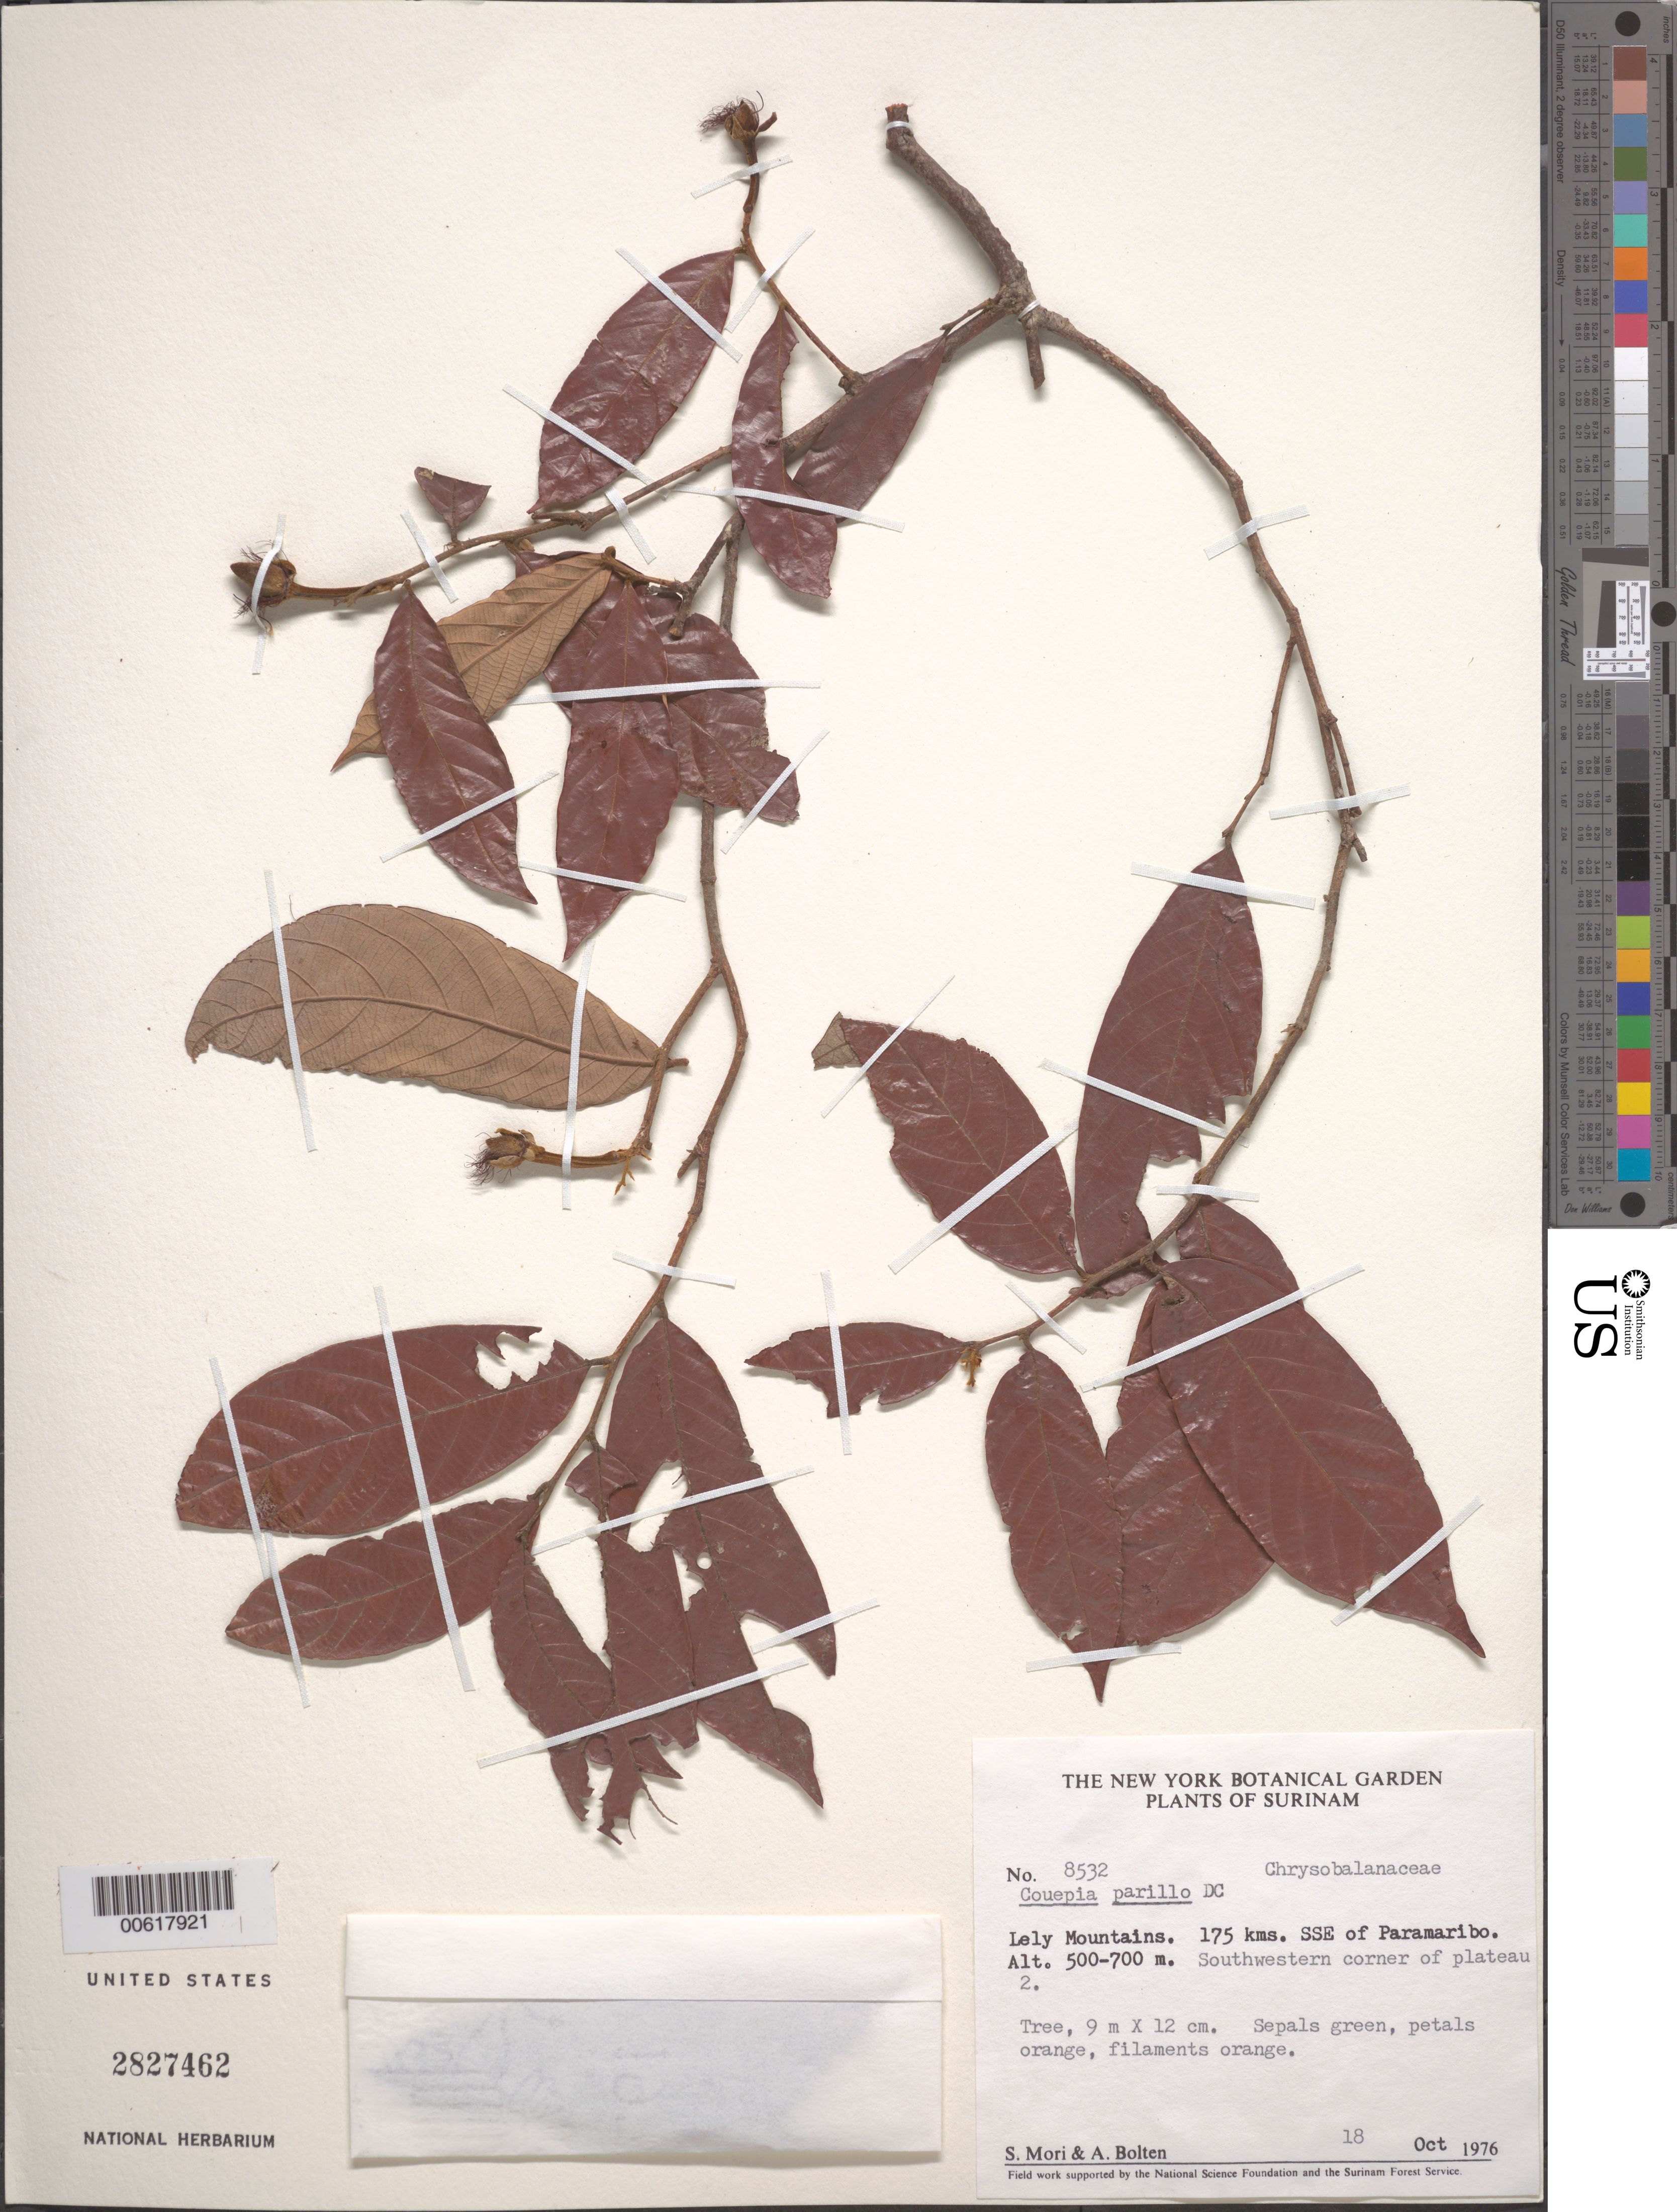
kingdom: Plantae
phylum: Tracheophyta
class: Magnoliopsida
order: Malpighiales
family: Chrysobalanaceae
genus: Gaulettia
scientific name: Gaulettia parillo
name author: (DC.) Sothers & Prance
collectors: S. Mori & A. Bolten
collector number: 8532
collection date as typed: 18-Oct-76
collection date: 1976-10-18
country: Suriname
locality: Lely Mts., 175 km SSE of Paramaribo, western edge of plateau 2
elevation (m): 500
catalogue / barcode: US 2827462